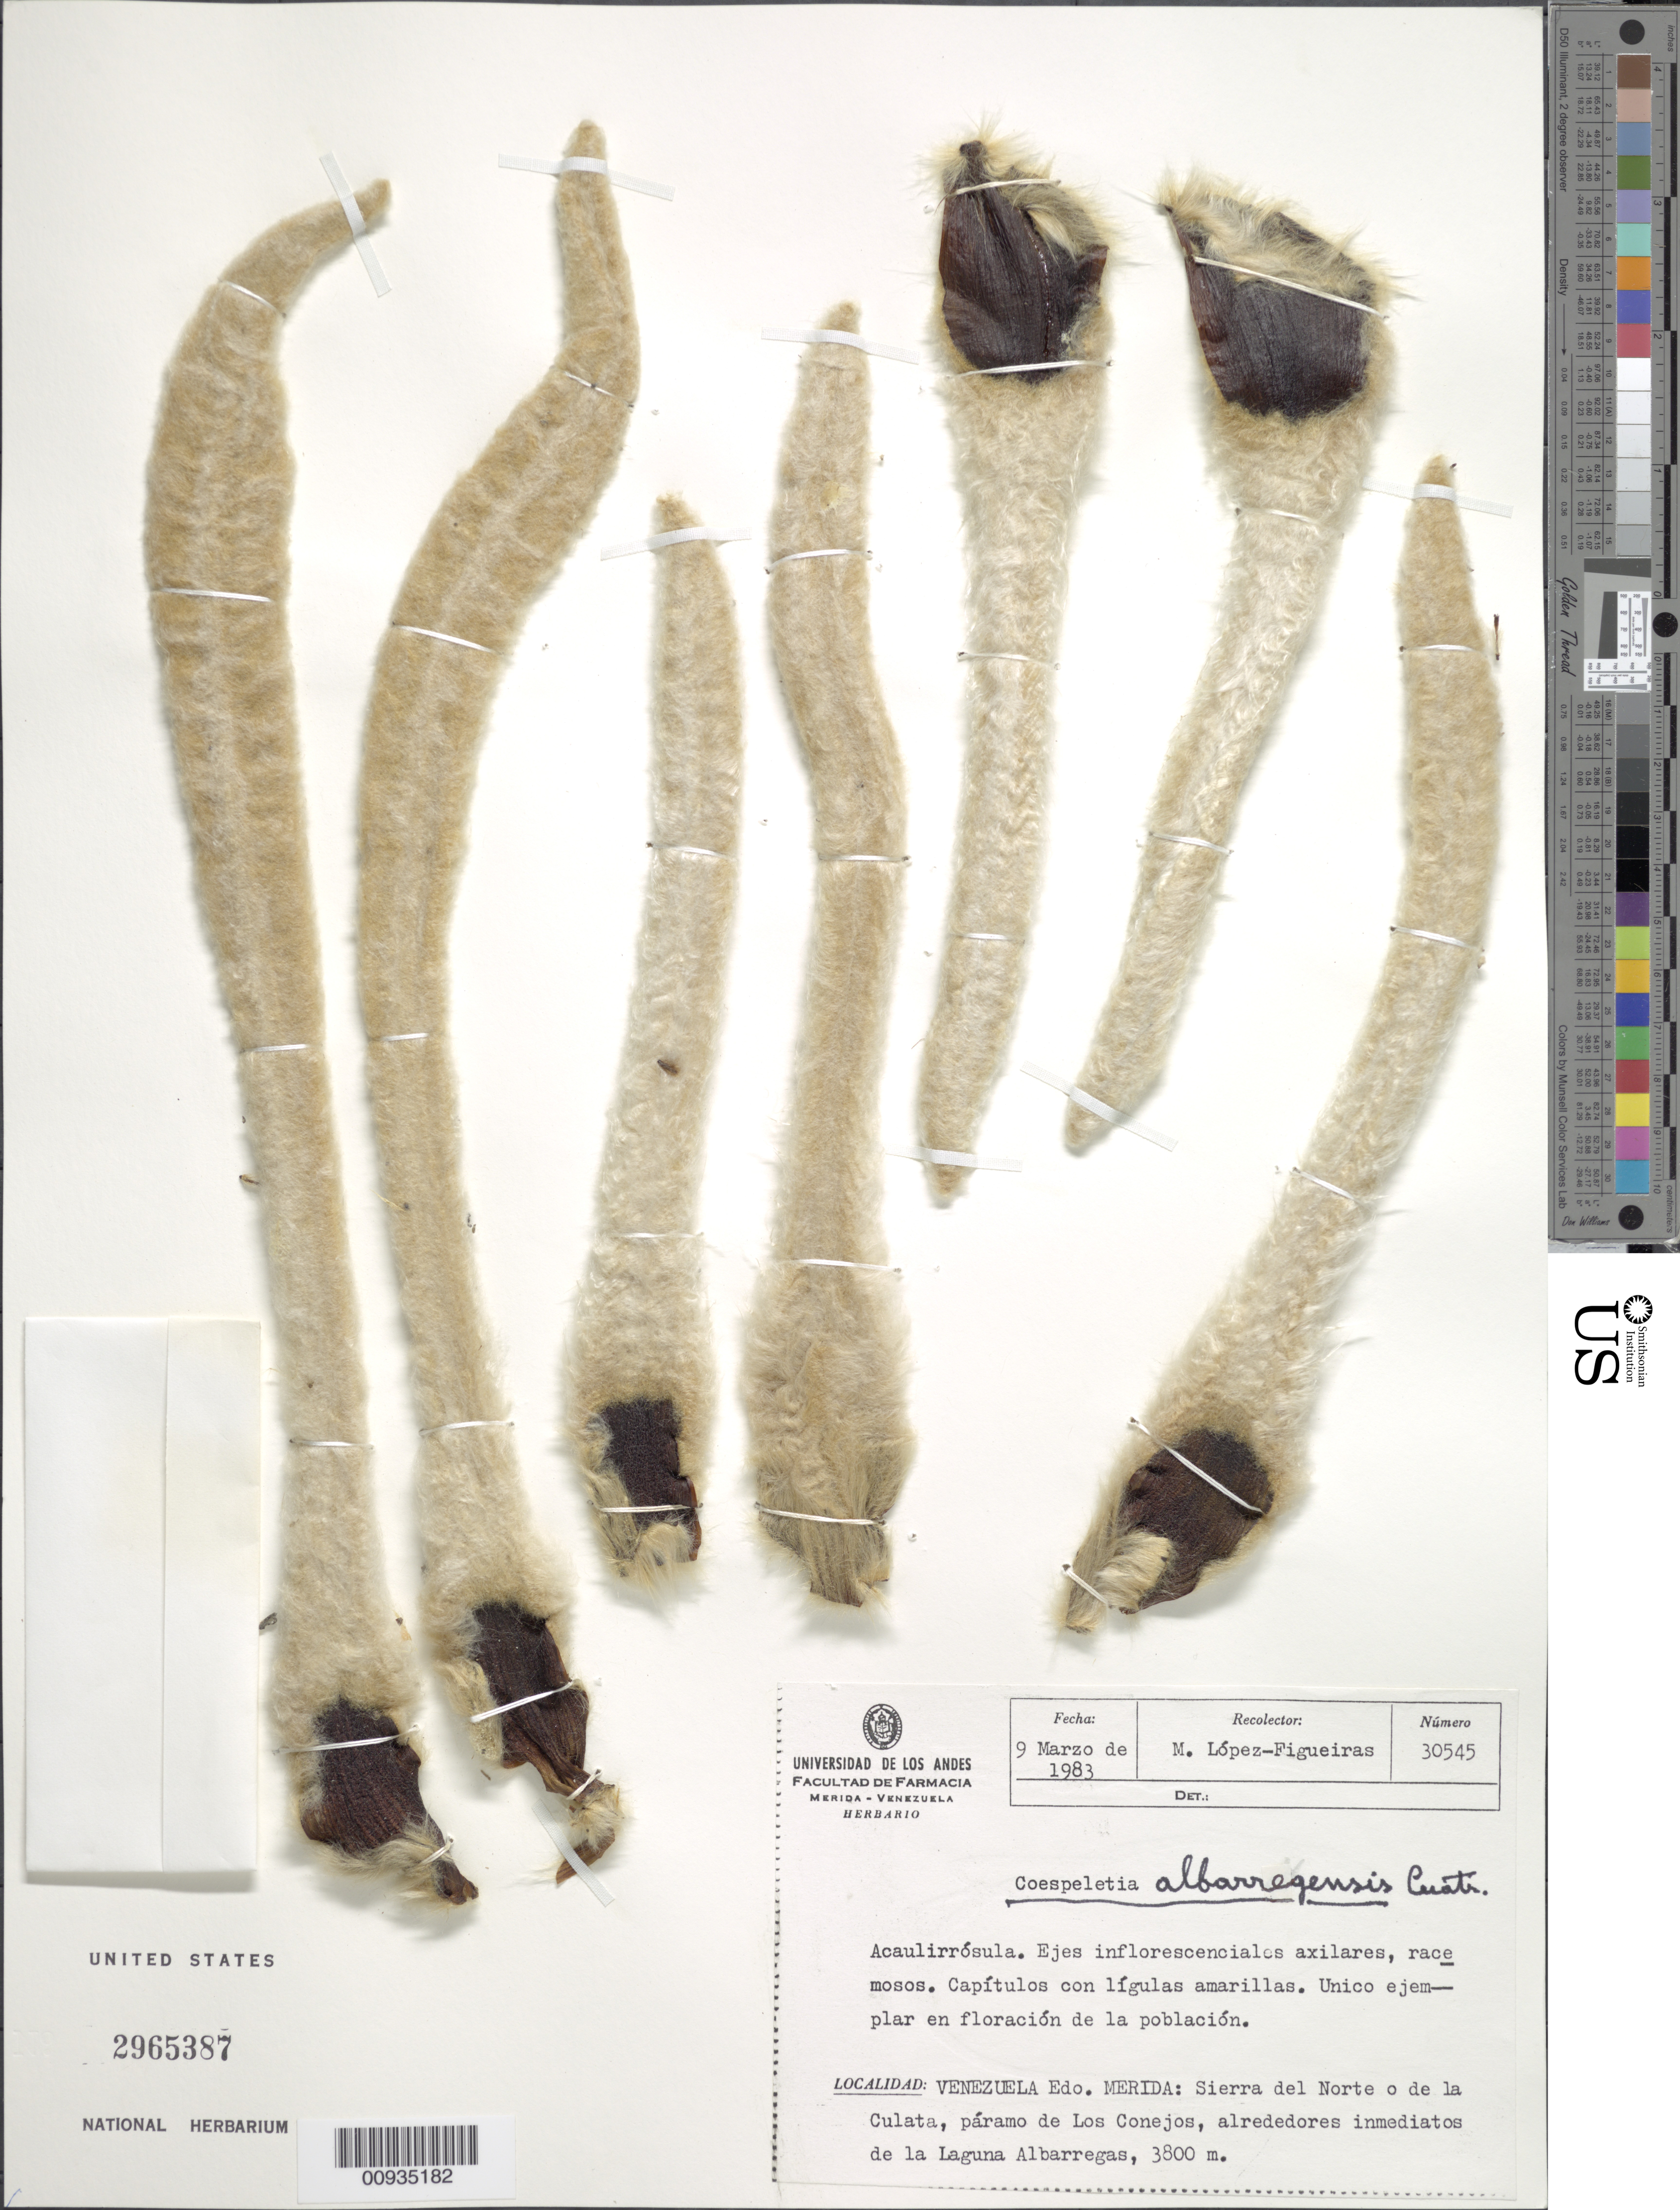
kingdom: Plantae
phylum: Tracheophyta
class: Magnoliopsida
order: Asterales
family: Asteraceae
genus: Coespeletia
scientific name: Coespeletia albarregensis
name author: Cuatrec.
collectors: M. López Figueiras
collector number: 30545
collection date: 1983-03-09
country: Venezuela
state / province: Mérida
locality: Sierra del Norte o de La Culata, paramo de Los Conejos, alrededores inmediade la Laguna Albarregas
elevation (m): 3800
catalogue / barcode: US 2965387